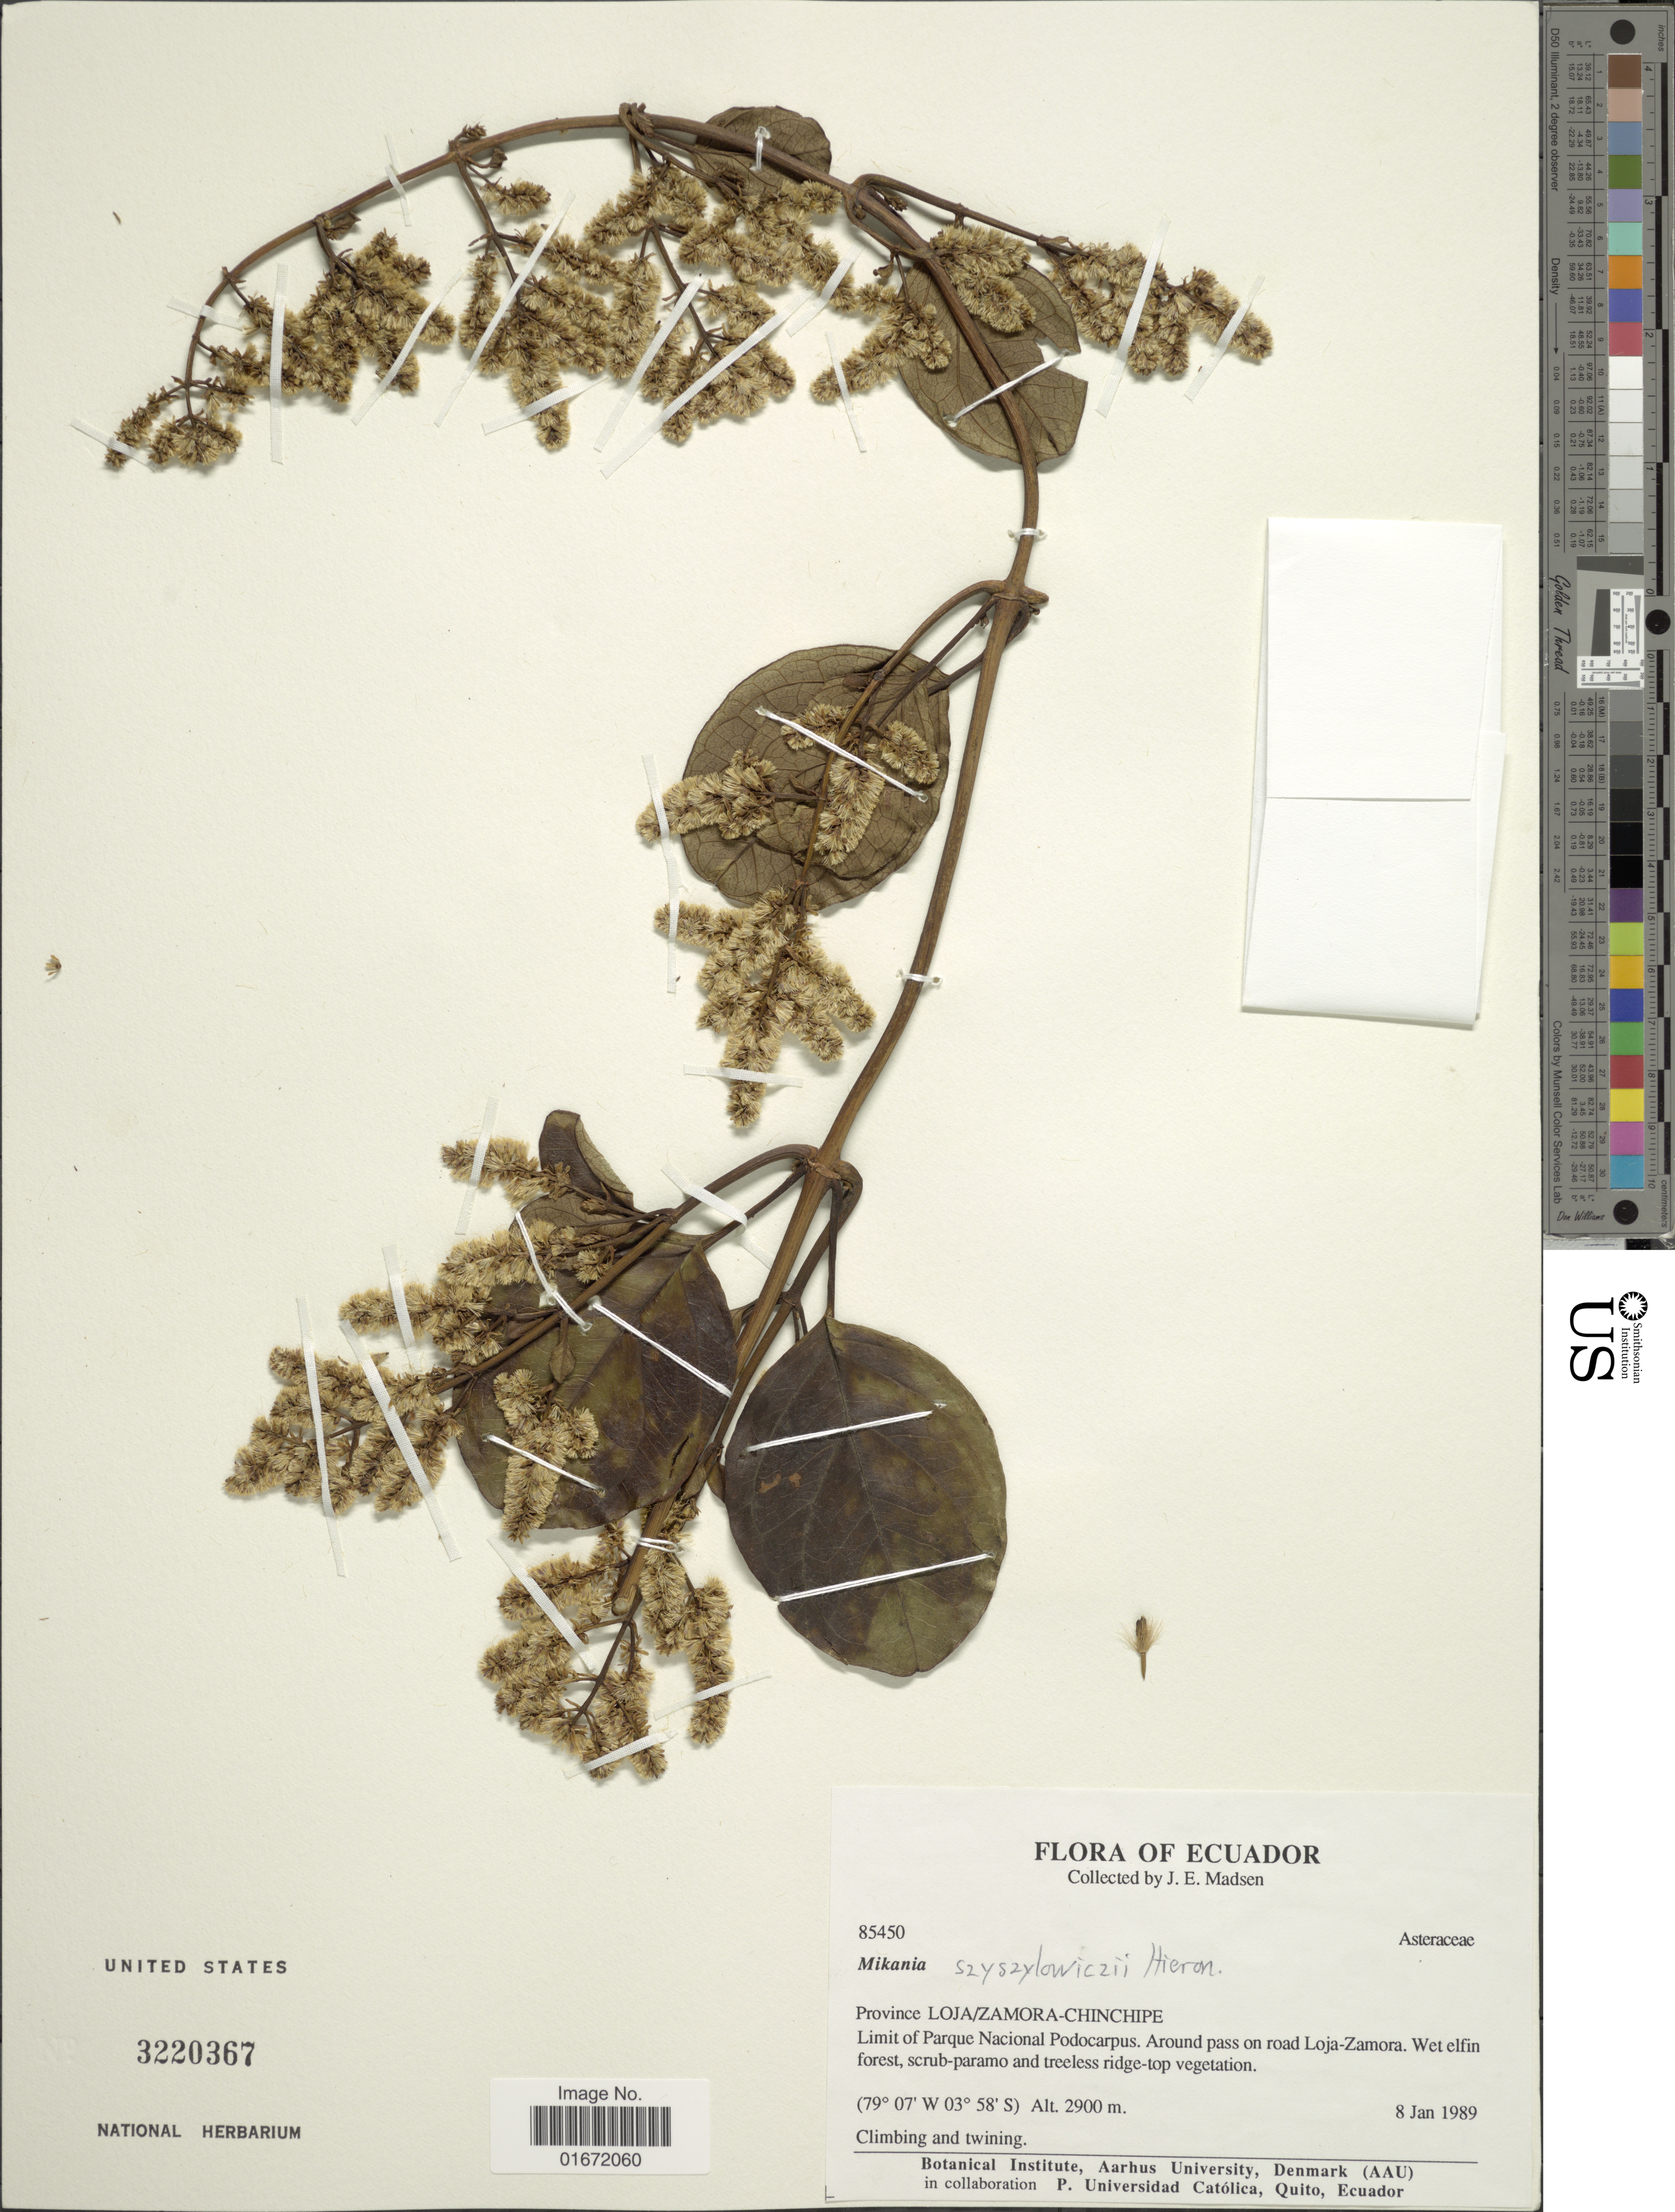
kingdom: Plantae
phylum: Tracheophyta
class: Magnoliopsida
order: Asterales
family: Asteraceae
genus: Mikania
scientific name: Mikania szyszylowiczii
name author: Hieron.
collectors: J. E. Madsen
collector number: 85450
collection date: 1989-01-08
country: Ecuador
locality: Amora-Chinchipe. Limit of Parque Nacional Podocarpus. Around pass on road Loja-Zamora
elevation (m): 2900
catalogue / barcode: US 3220367